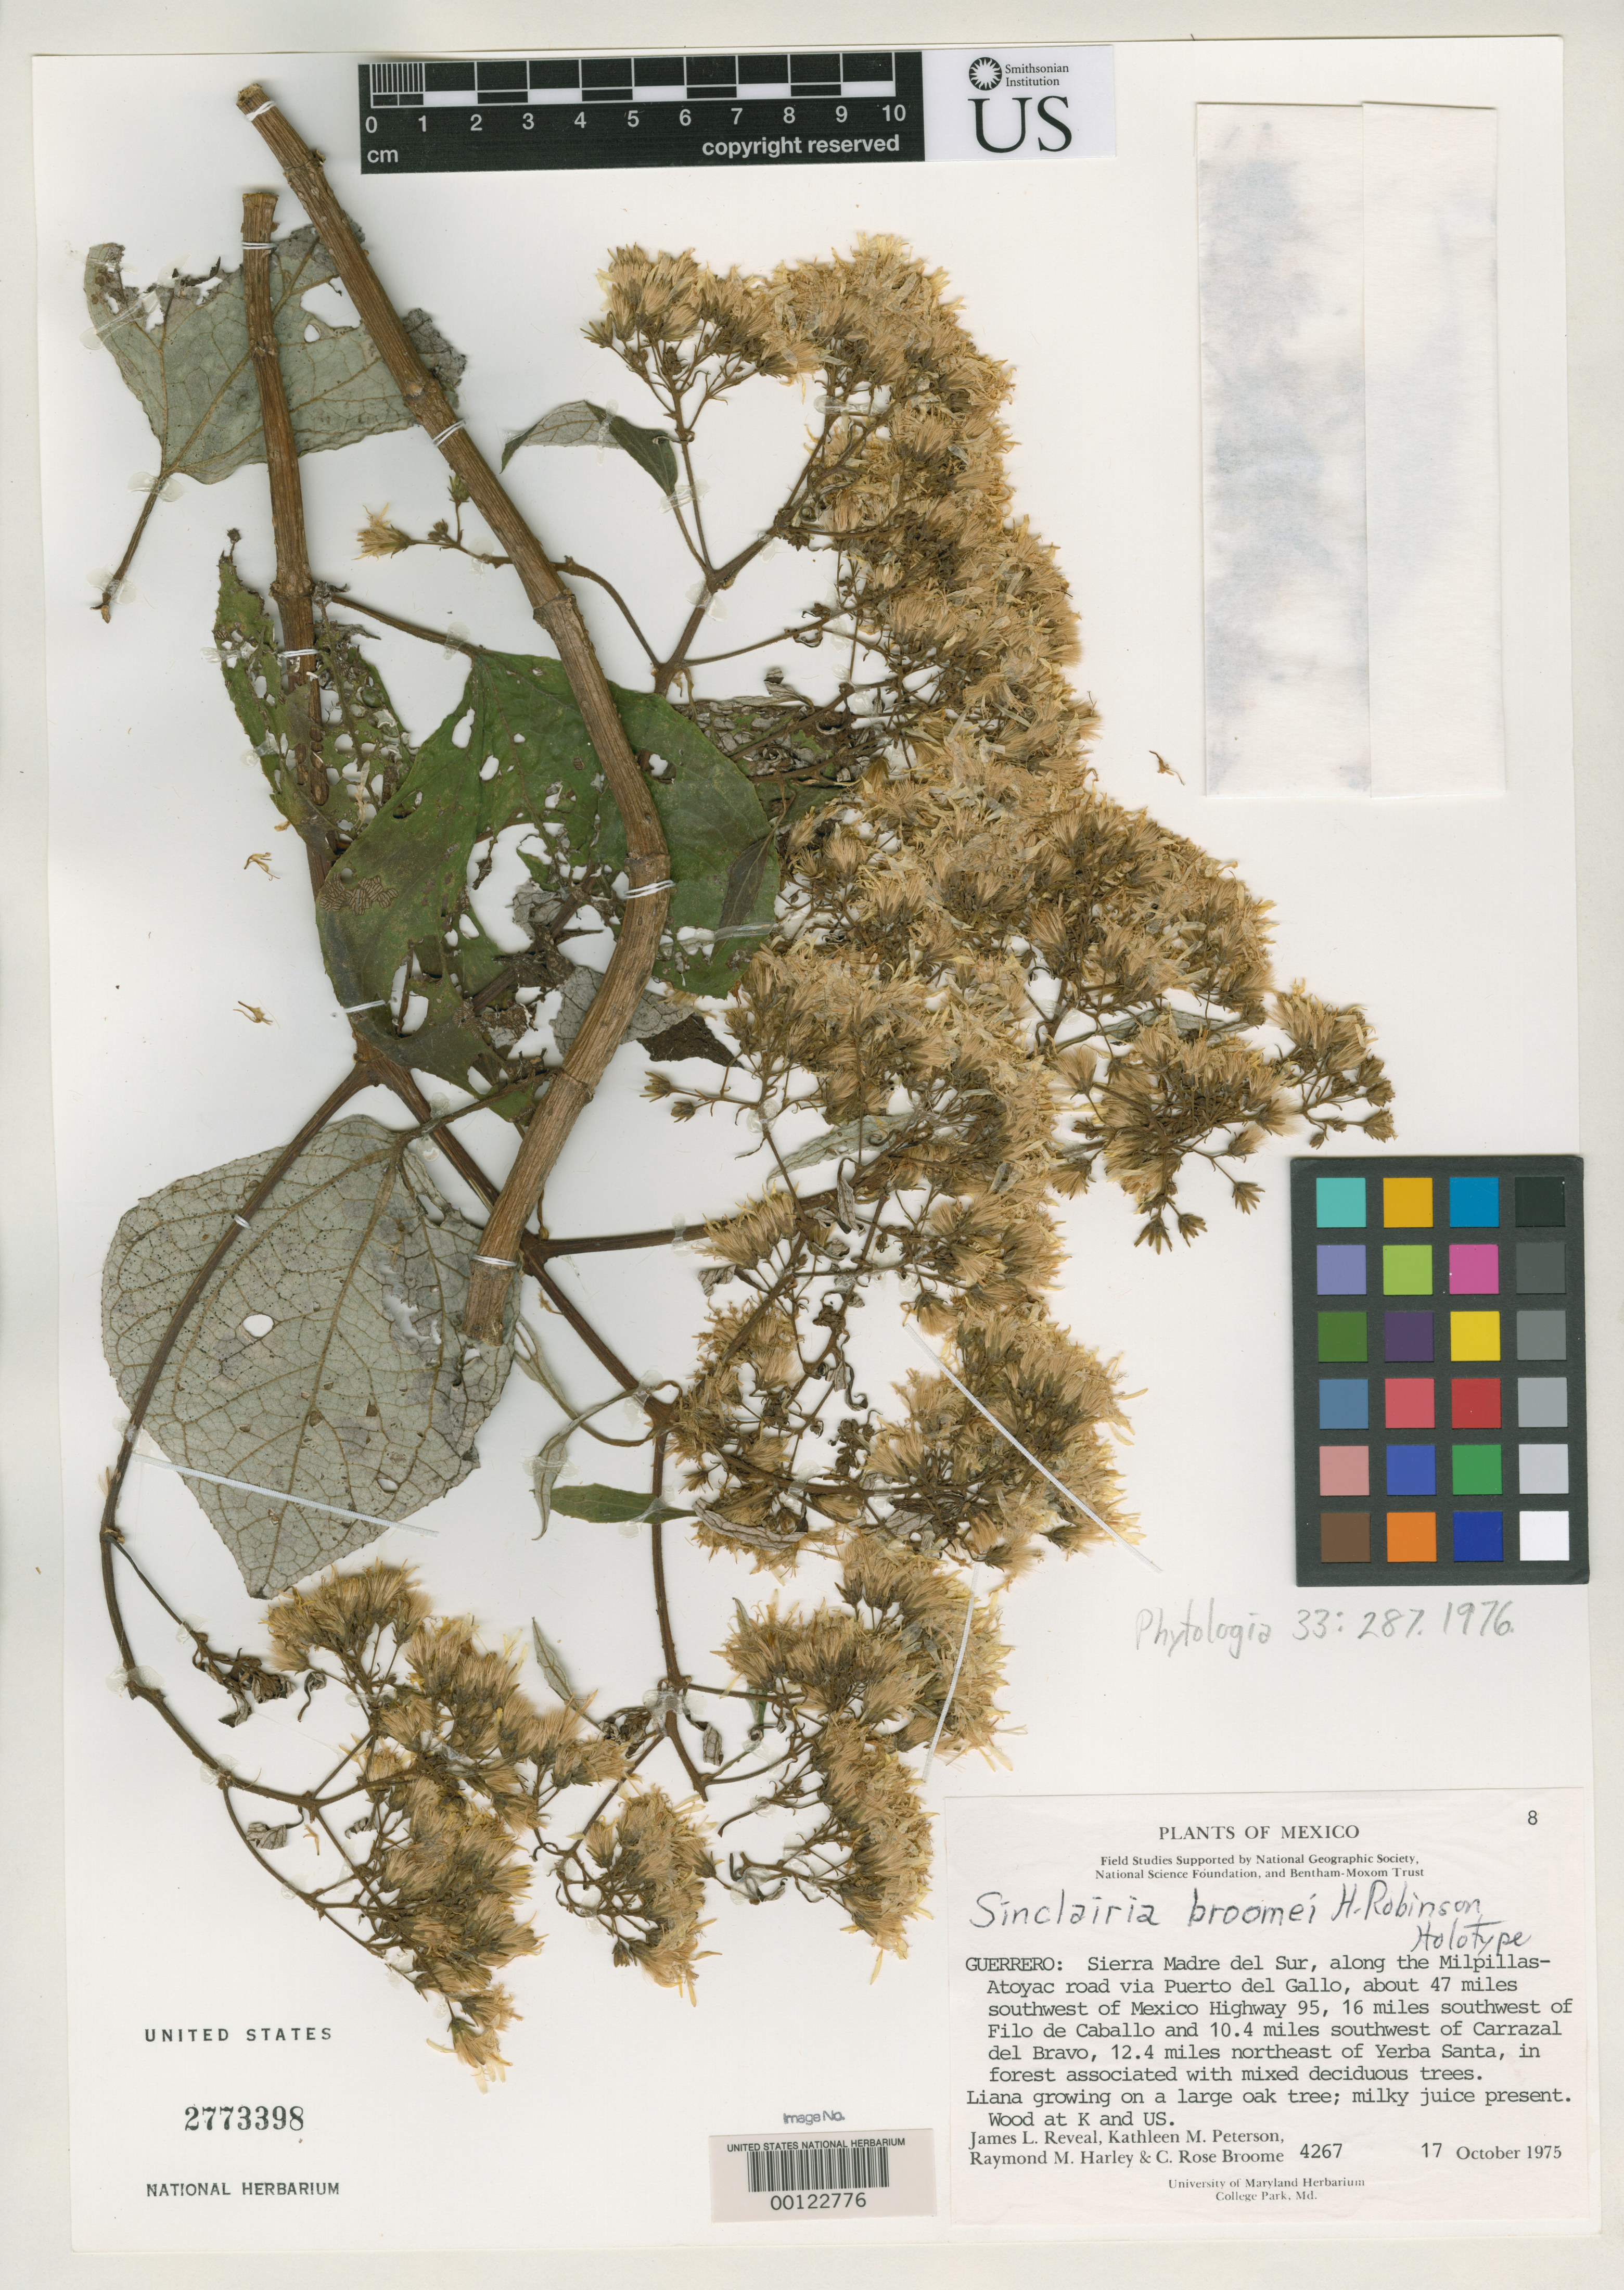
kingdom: Plantae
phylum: Tracheophyta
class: Magnoliopsida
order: Asterales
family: Asteraceae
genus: Sinclairia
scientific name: Sinclairia broomeae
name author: H. Rob.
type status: Holotype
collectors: J. L. Reveal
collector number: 4267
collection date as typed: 17 Oct 1975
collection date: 1975-10-17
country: Mexico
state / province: Guerrero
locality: Sierra Madre del Sur, Milpillas-Atoyac Road.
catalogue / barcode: US 2773398